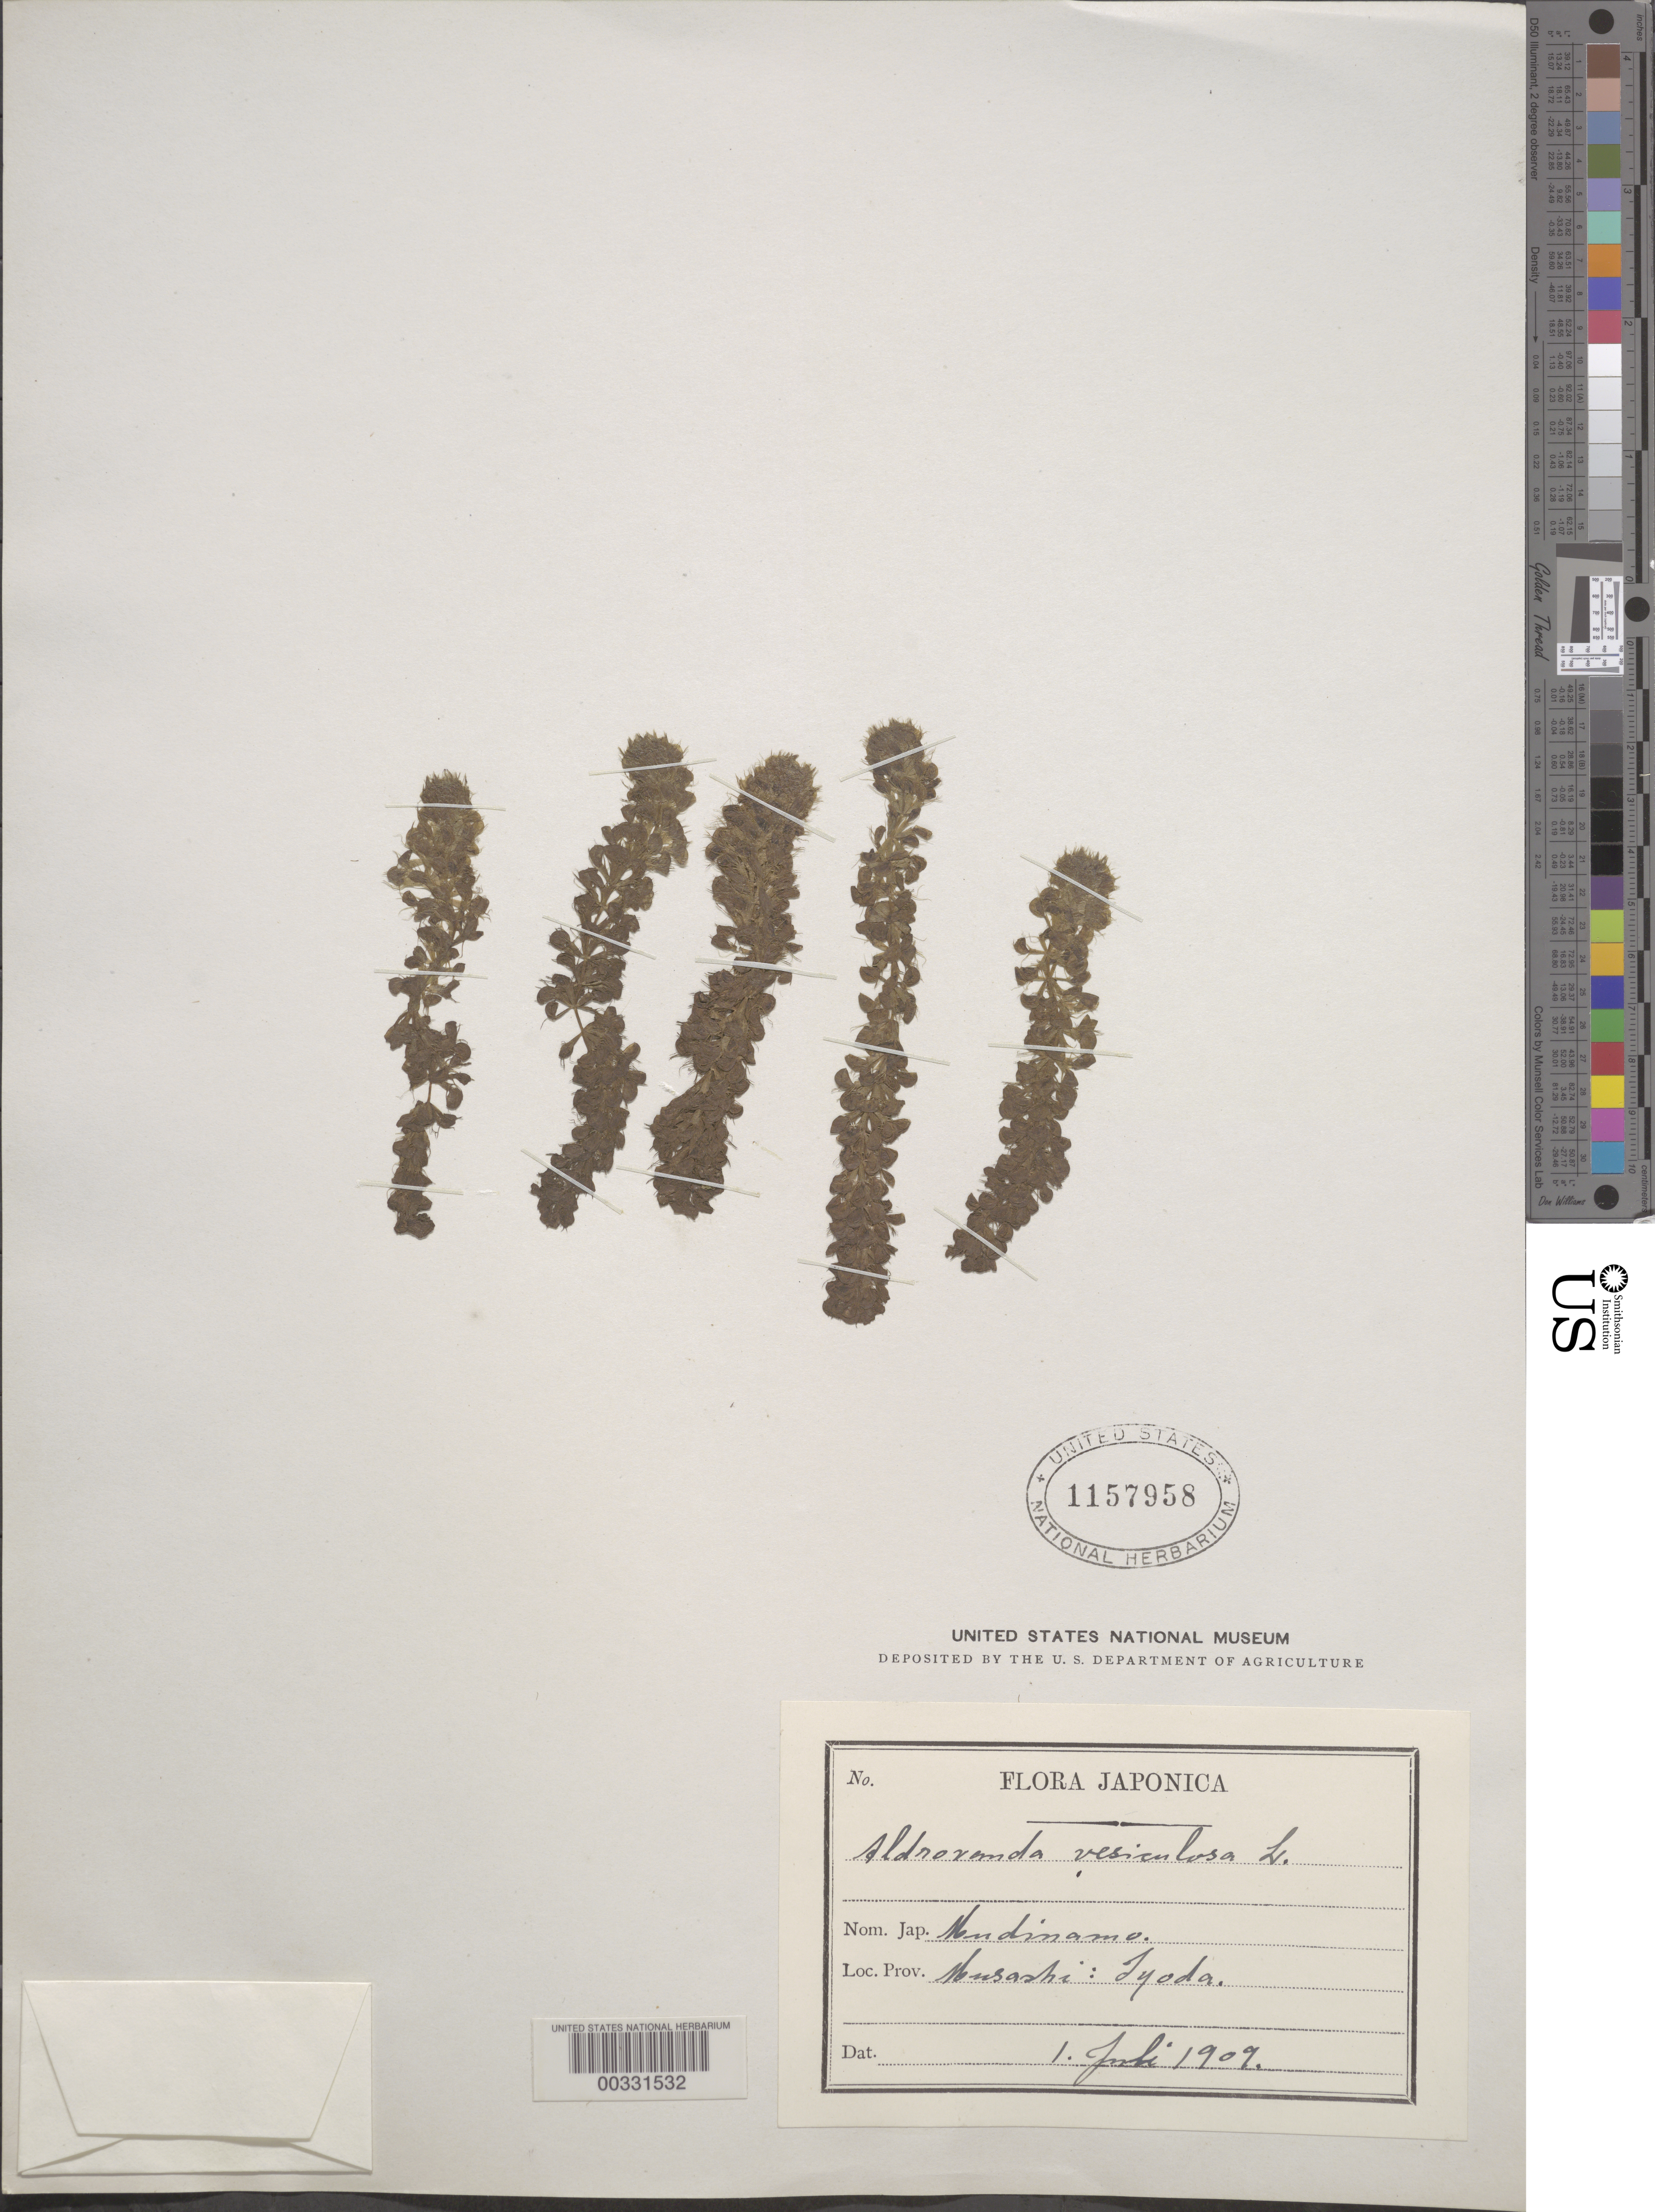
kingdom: Plantae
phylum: Tracheophyta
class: Magnoliopsida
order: Caryophyllales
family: Droseraceae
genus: Aldrovanda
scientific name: Aldrovanda vesiculosa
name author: L.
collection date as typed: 01 Jul 1909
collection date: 1909-07-01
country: Japan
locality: Musashi: Iyoda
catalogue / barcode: US 1157958